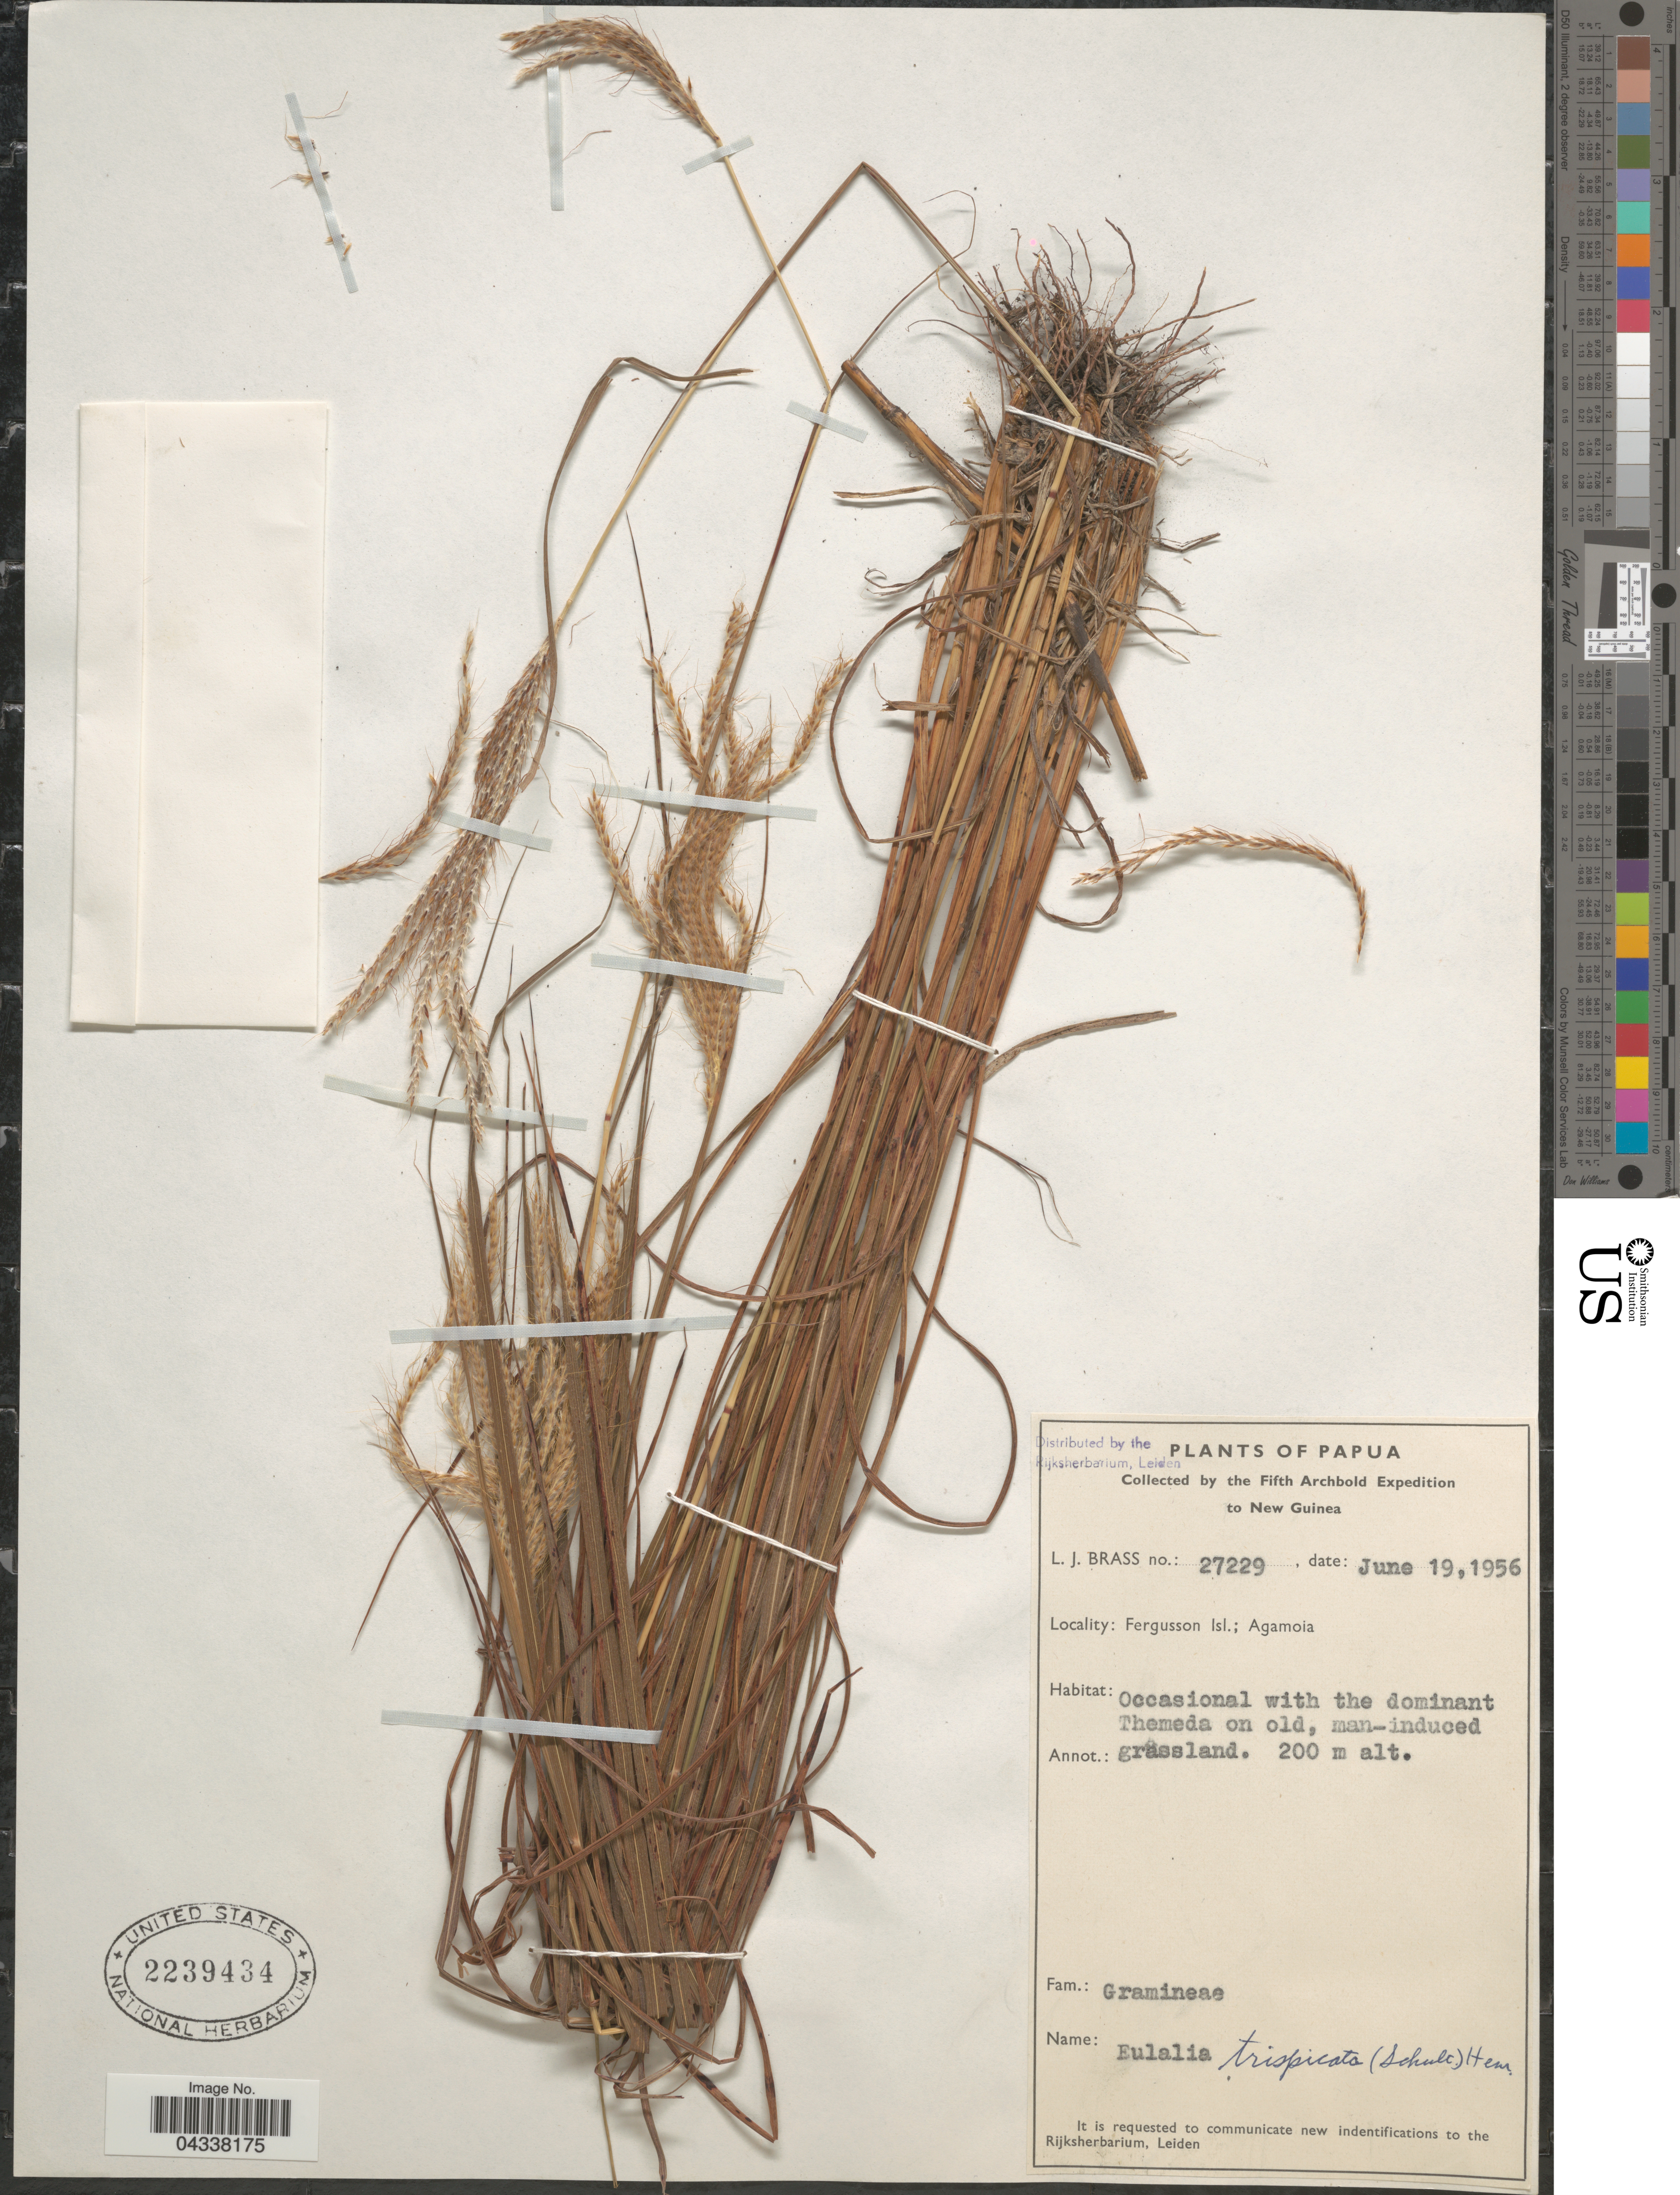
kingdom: Plantae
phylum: Tracheophyta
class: Liliopsida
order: Poales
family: Poaceae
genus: Pseudopogonatherum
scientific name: Pseudopogonatherum trispicatum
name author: (Schult.) Ohwi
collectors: L. J. Brass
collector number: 27229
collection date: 1956-06-19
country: Papua New Guinea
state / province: Milne Bay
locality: Papua. Fifth Archbold Expedition to New Guinea. Fergusson Isl.; Agamoia.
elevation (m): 200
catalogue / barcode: US 2239434